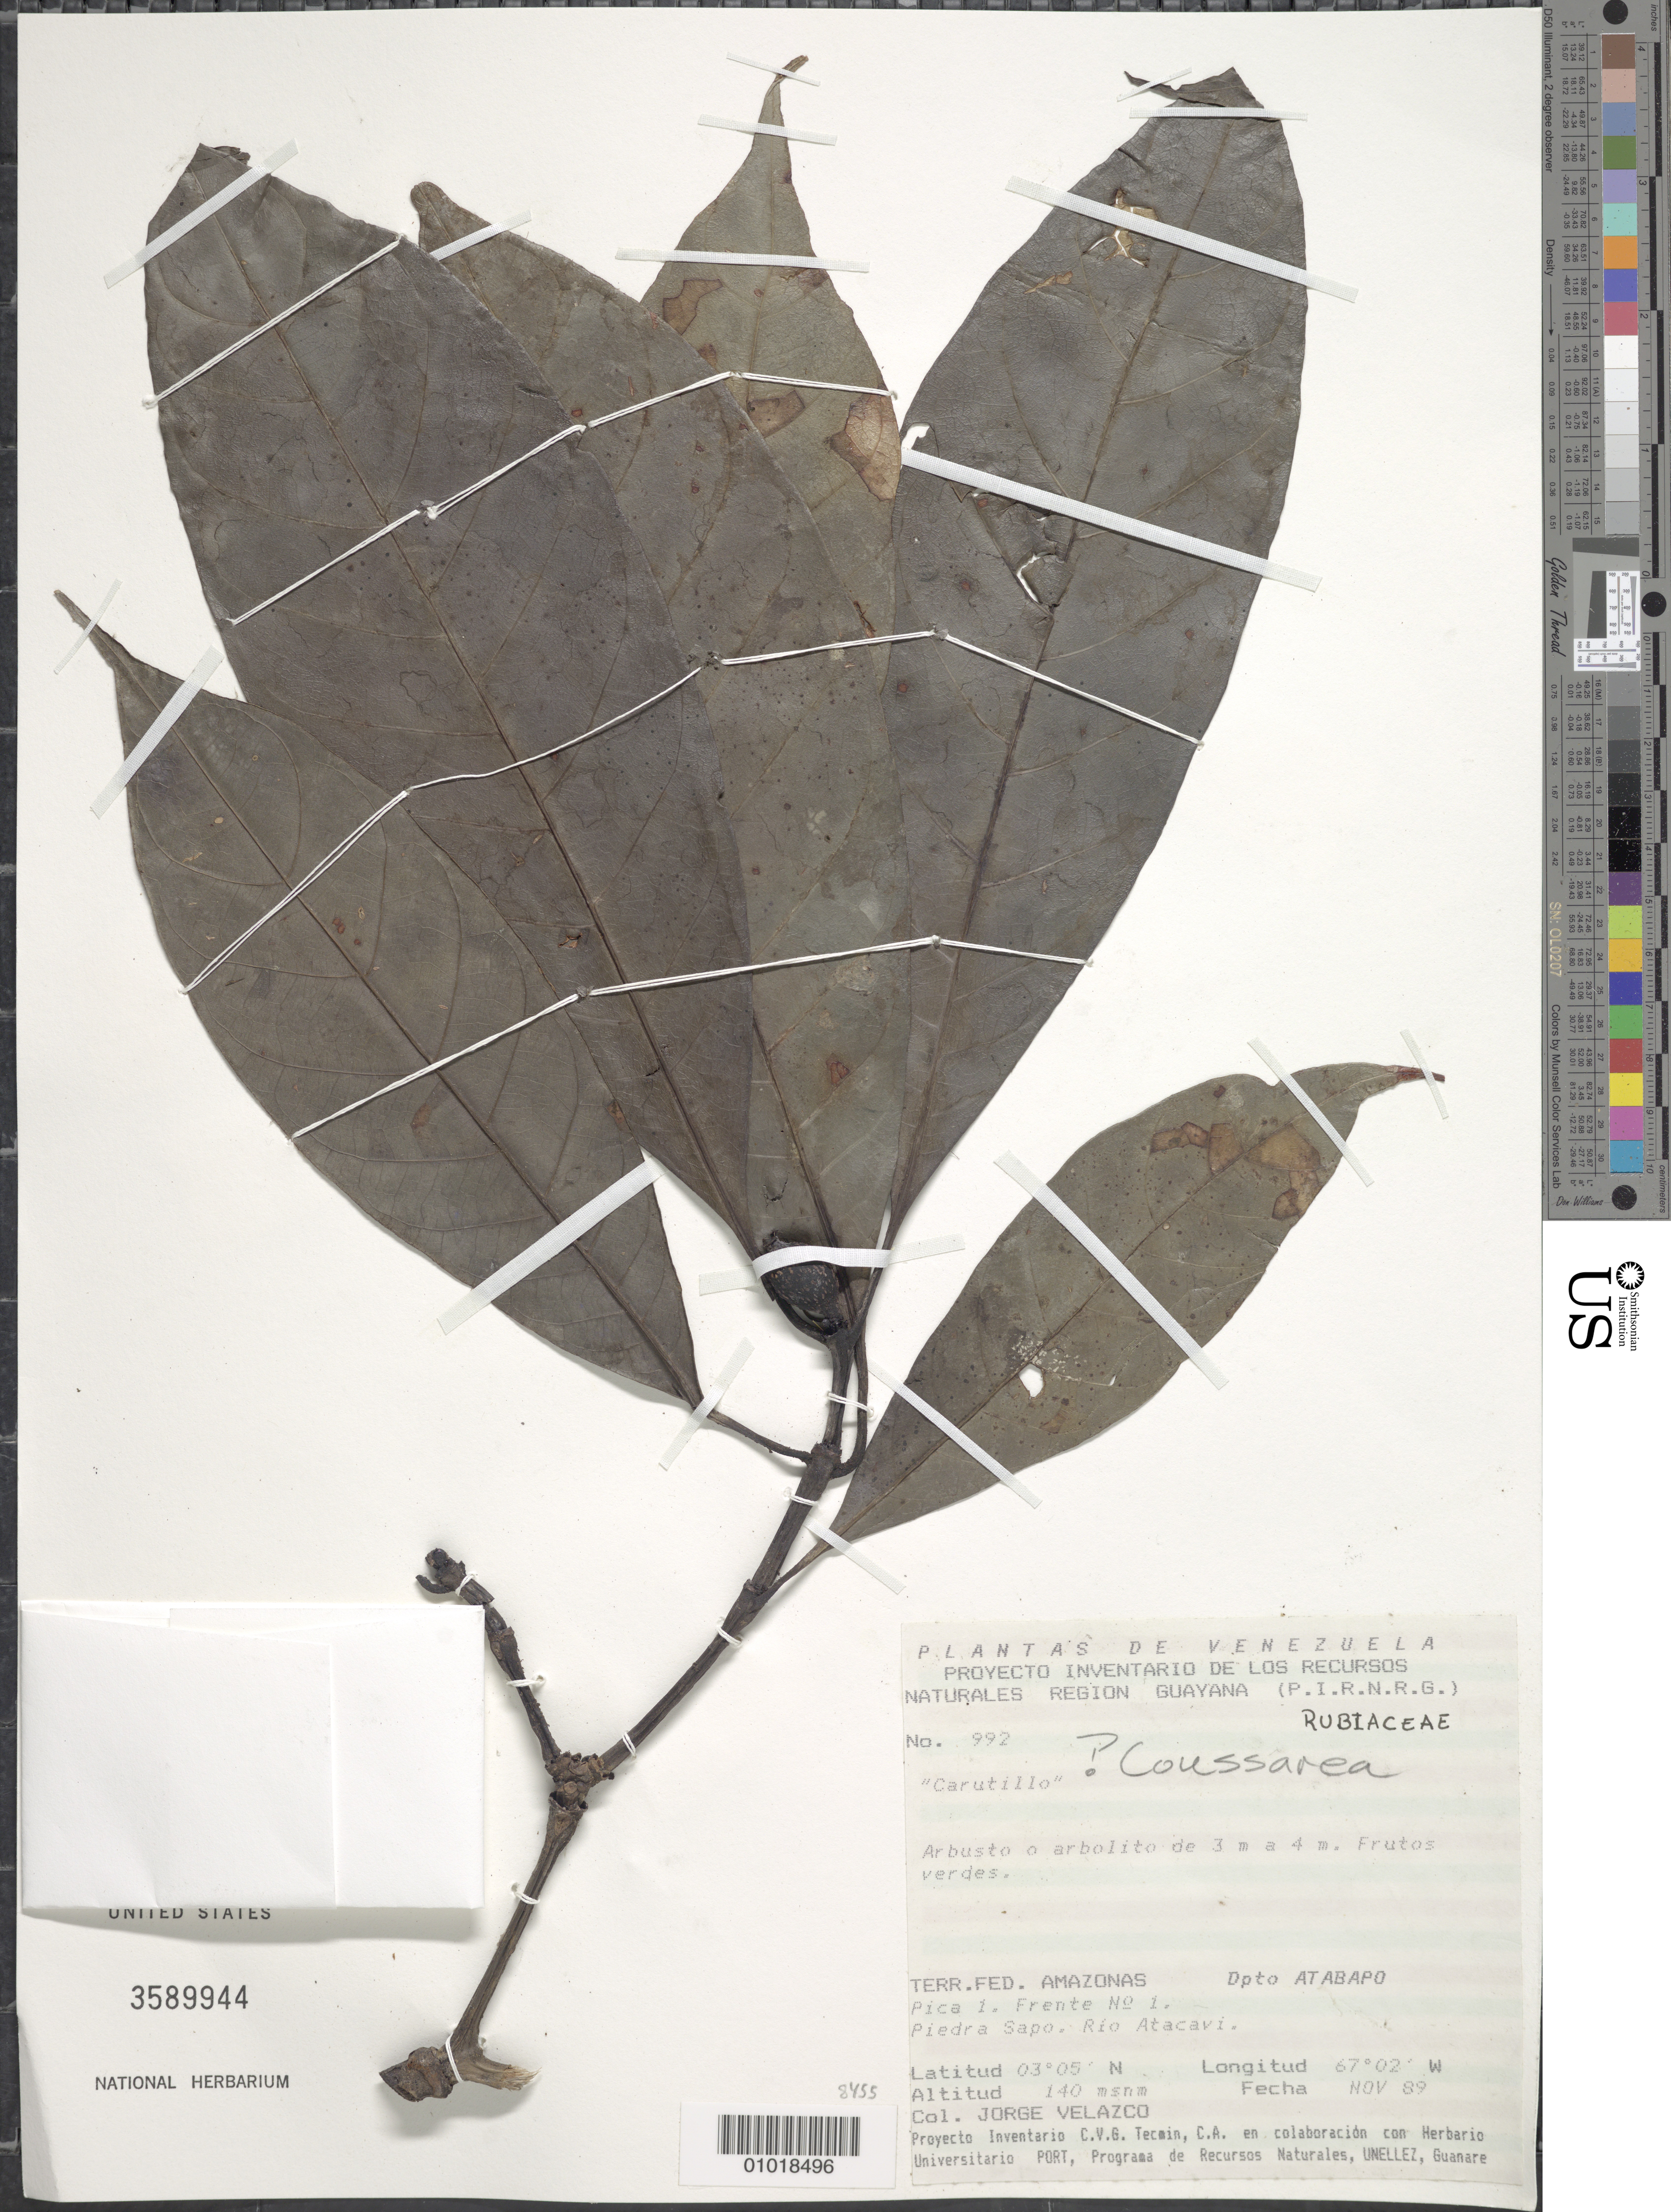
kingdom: Plantae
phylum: Tracheophyta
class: Magnoliopsida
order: Gentianales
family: Rubiaceae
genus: Coussarea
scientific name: Coussarea sp.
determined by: Kirkbride, J. H.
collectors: J. Velazco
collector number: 992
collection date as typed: Nov-89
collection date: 1989-11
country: Venezuela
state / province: Amazonas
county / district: Atabapo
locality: Río Atacavi. Piedra Sapo. Frente no. 1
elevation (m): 140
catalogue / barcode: US 3589944